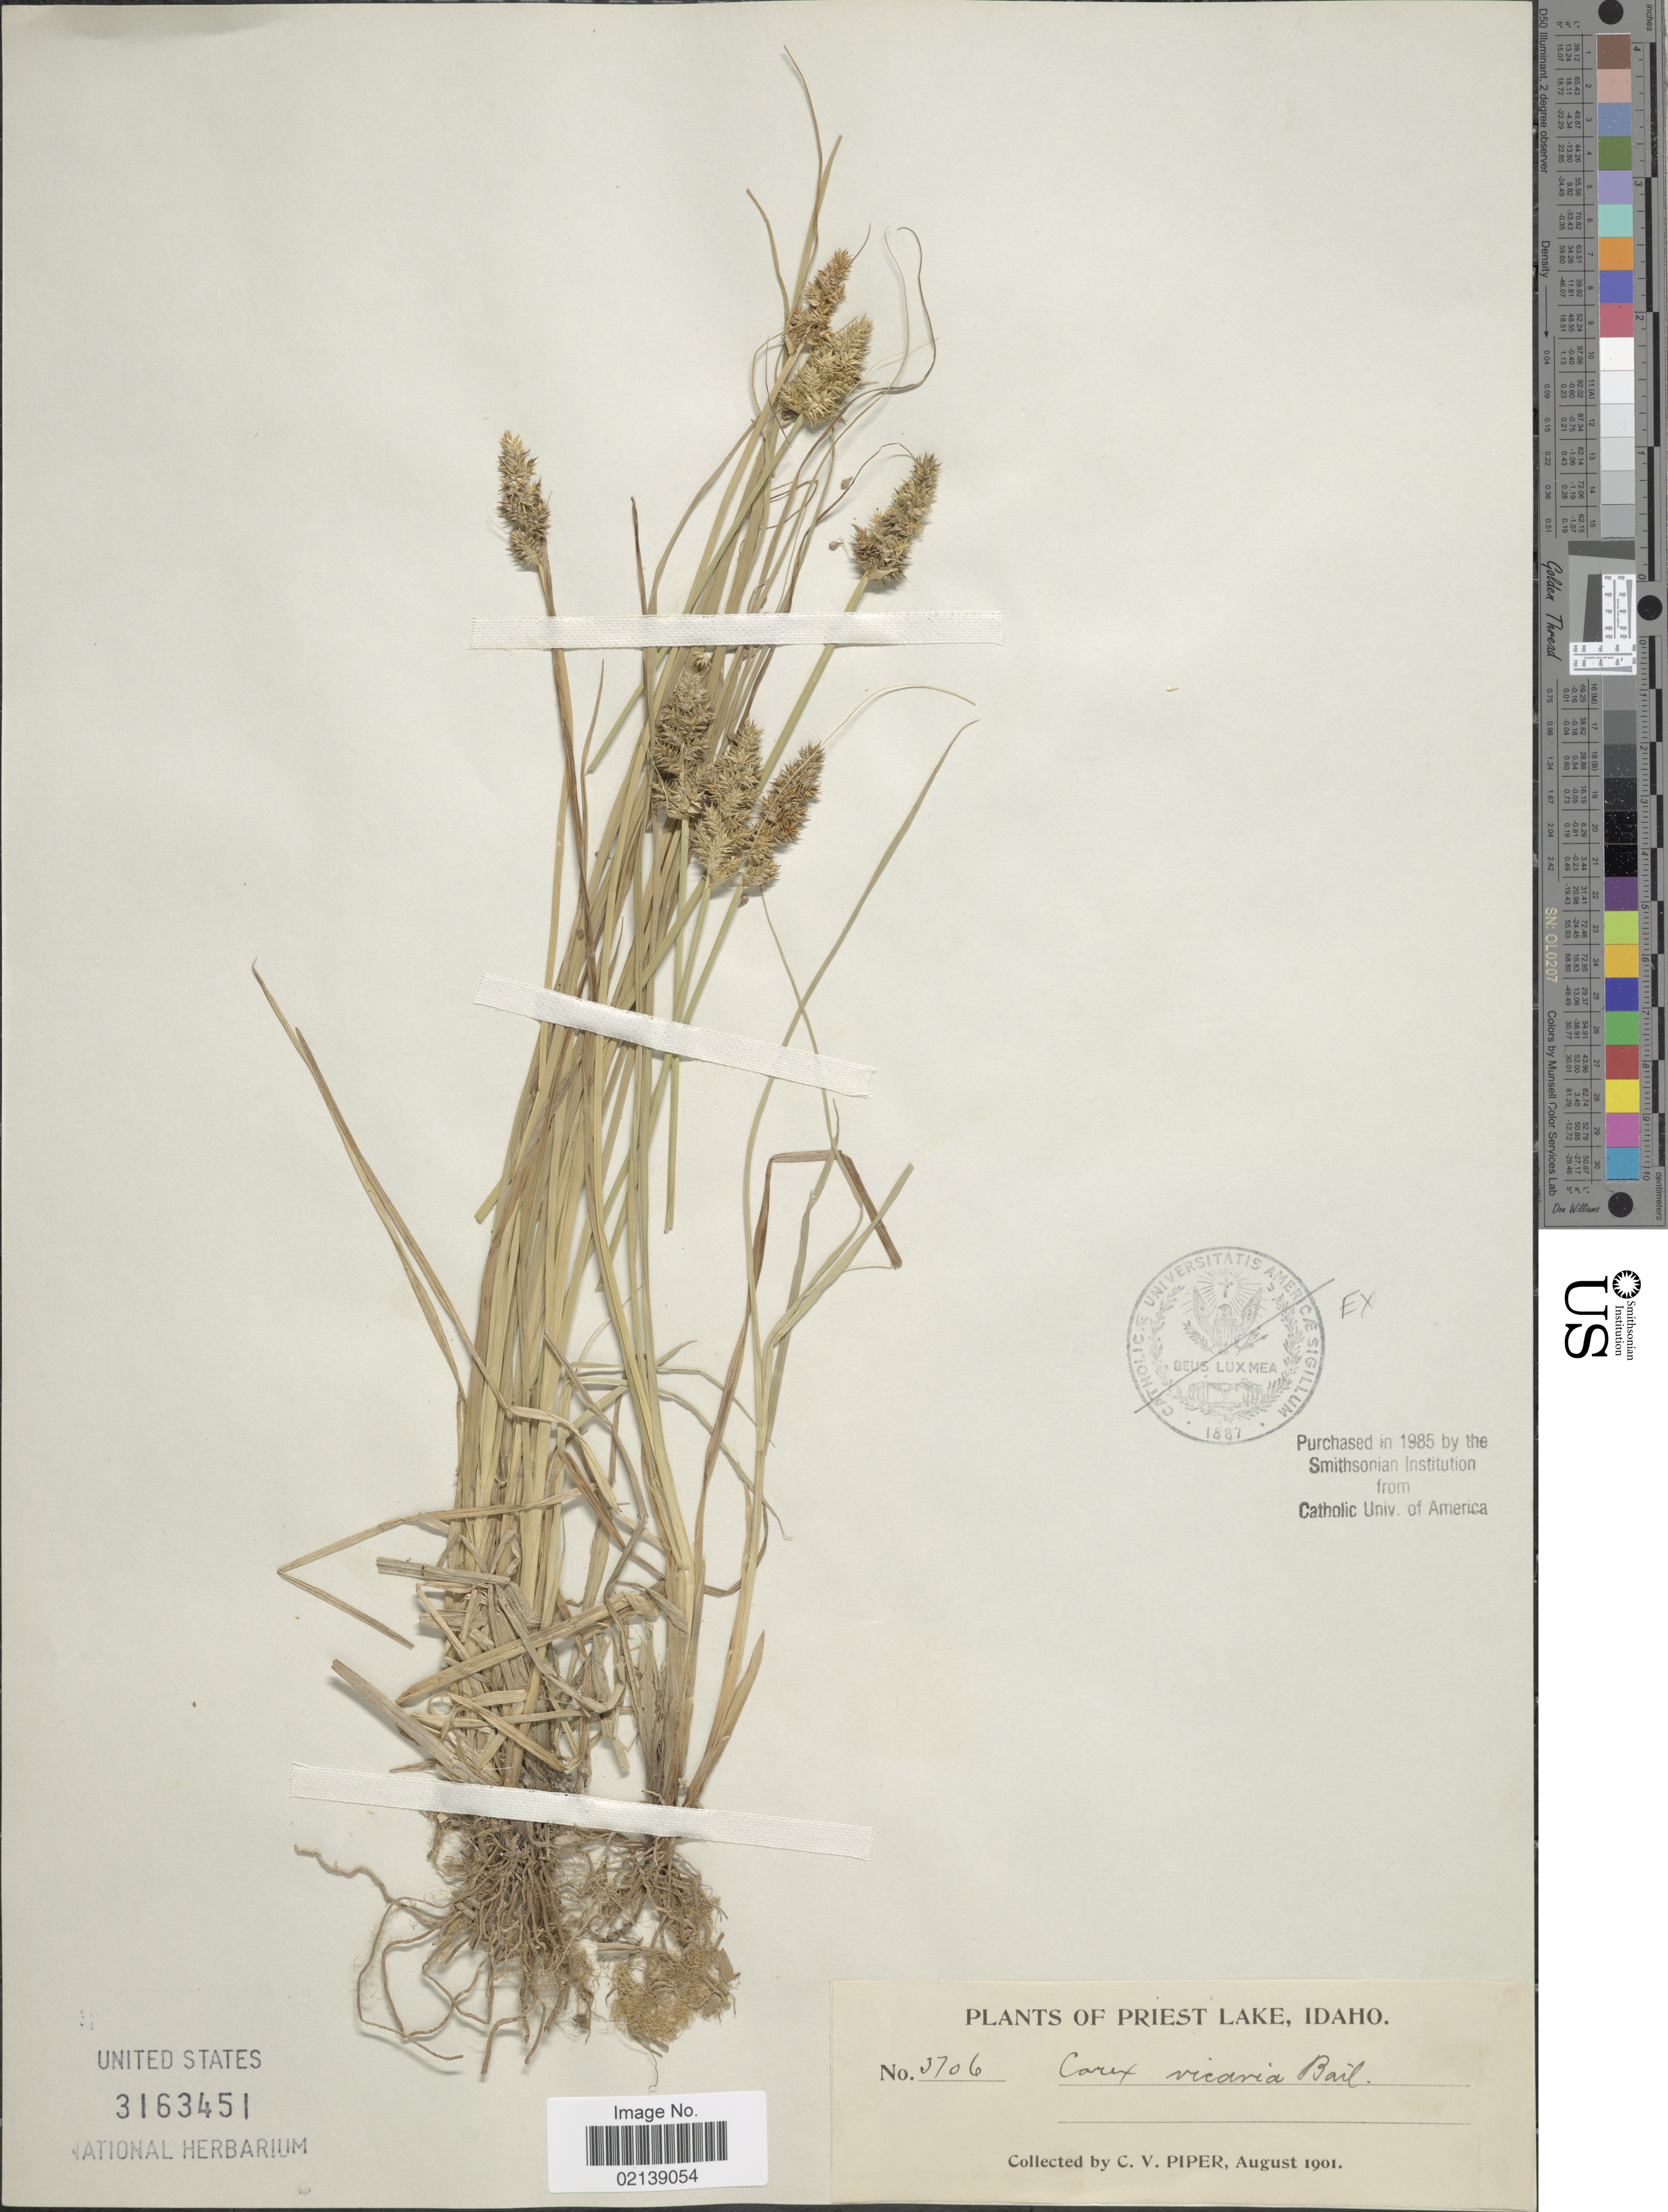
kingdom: Plantae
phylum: Tracheophyta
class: Liliopsida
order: Poales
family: Cyperaceae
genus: Carex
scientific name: Carex densa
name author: (L.H. Bailey) L.H. Bailey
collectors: C. V. Piper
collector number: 3706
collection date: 1908-08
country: United States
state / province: Idaho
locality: Priest Lake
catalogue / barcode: US 3163451